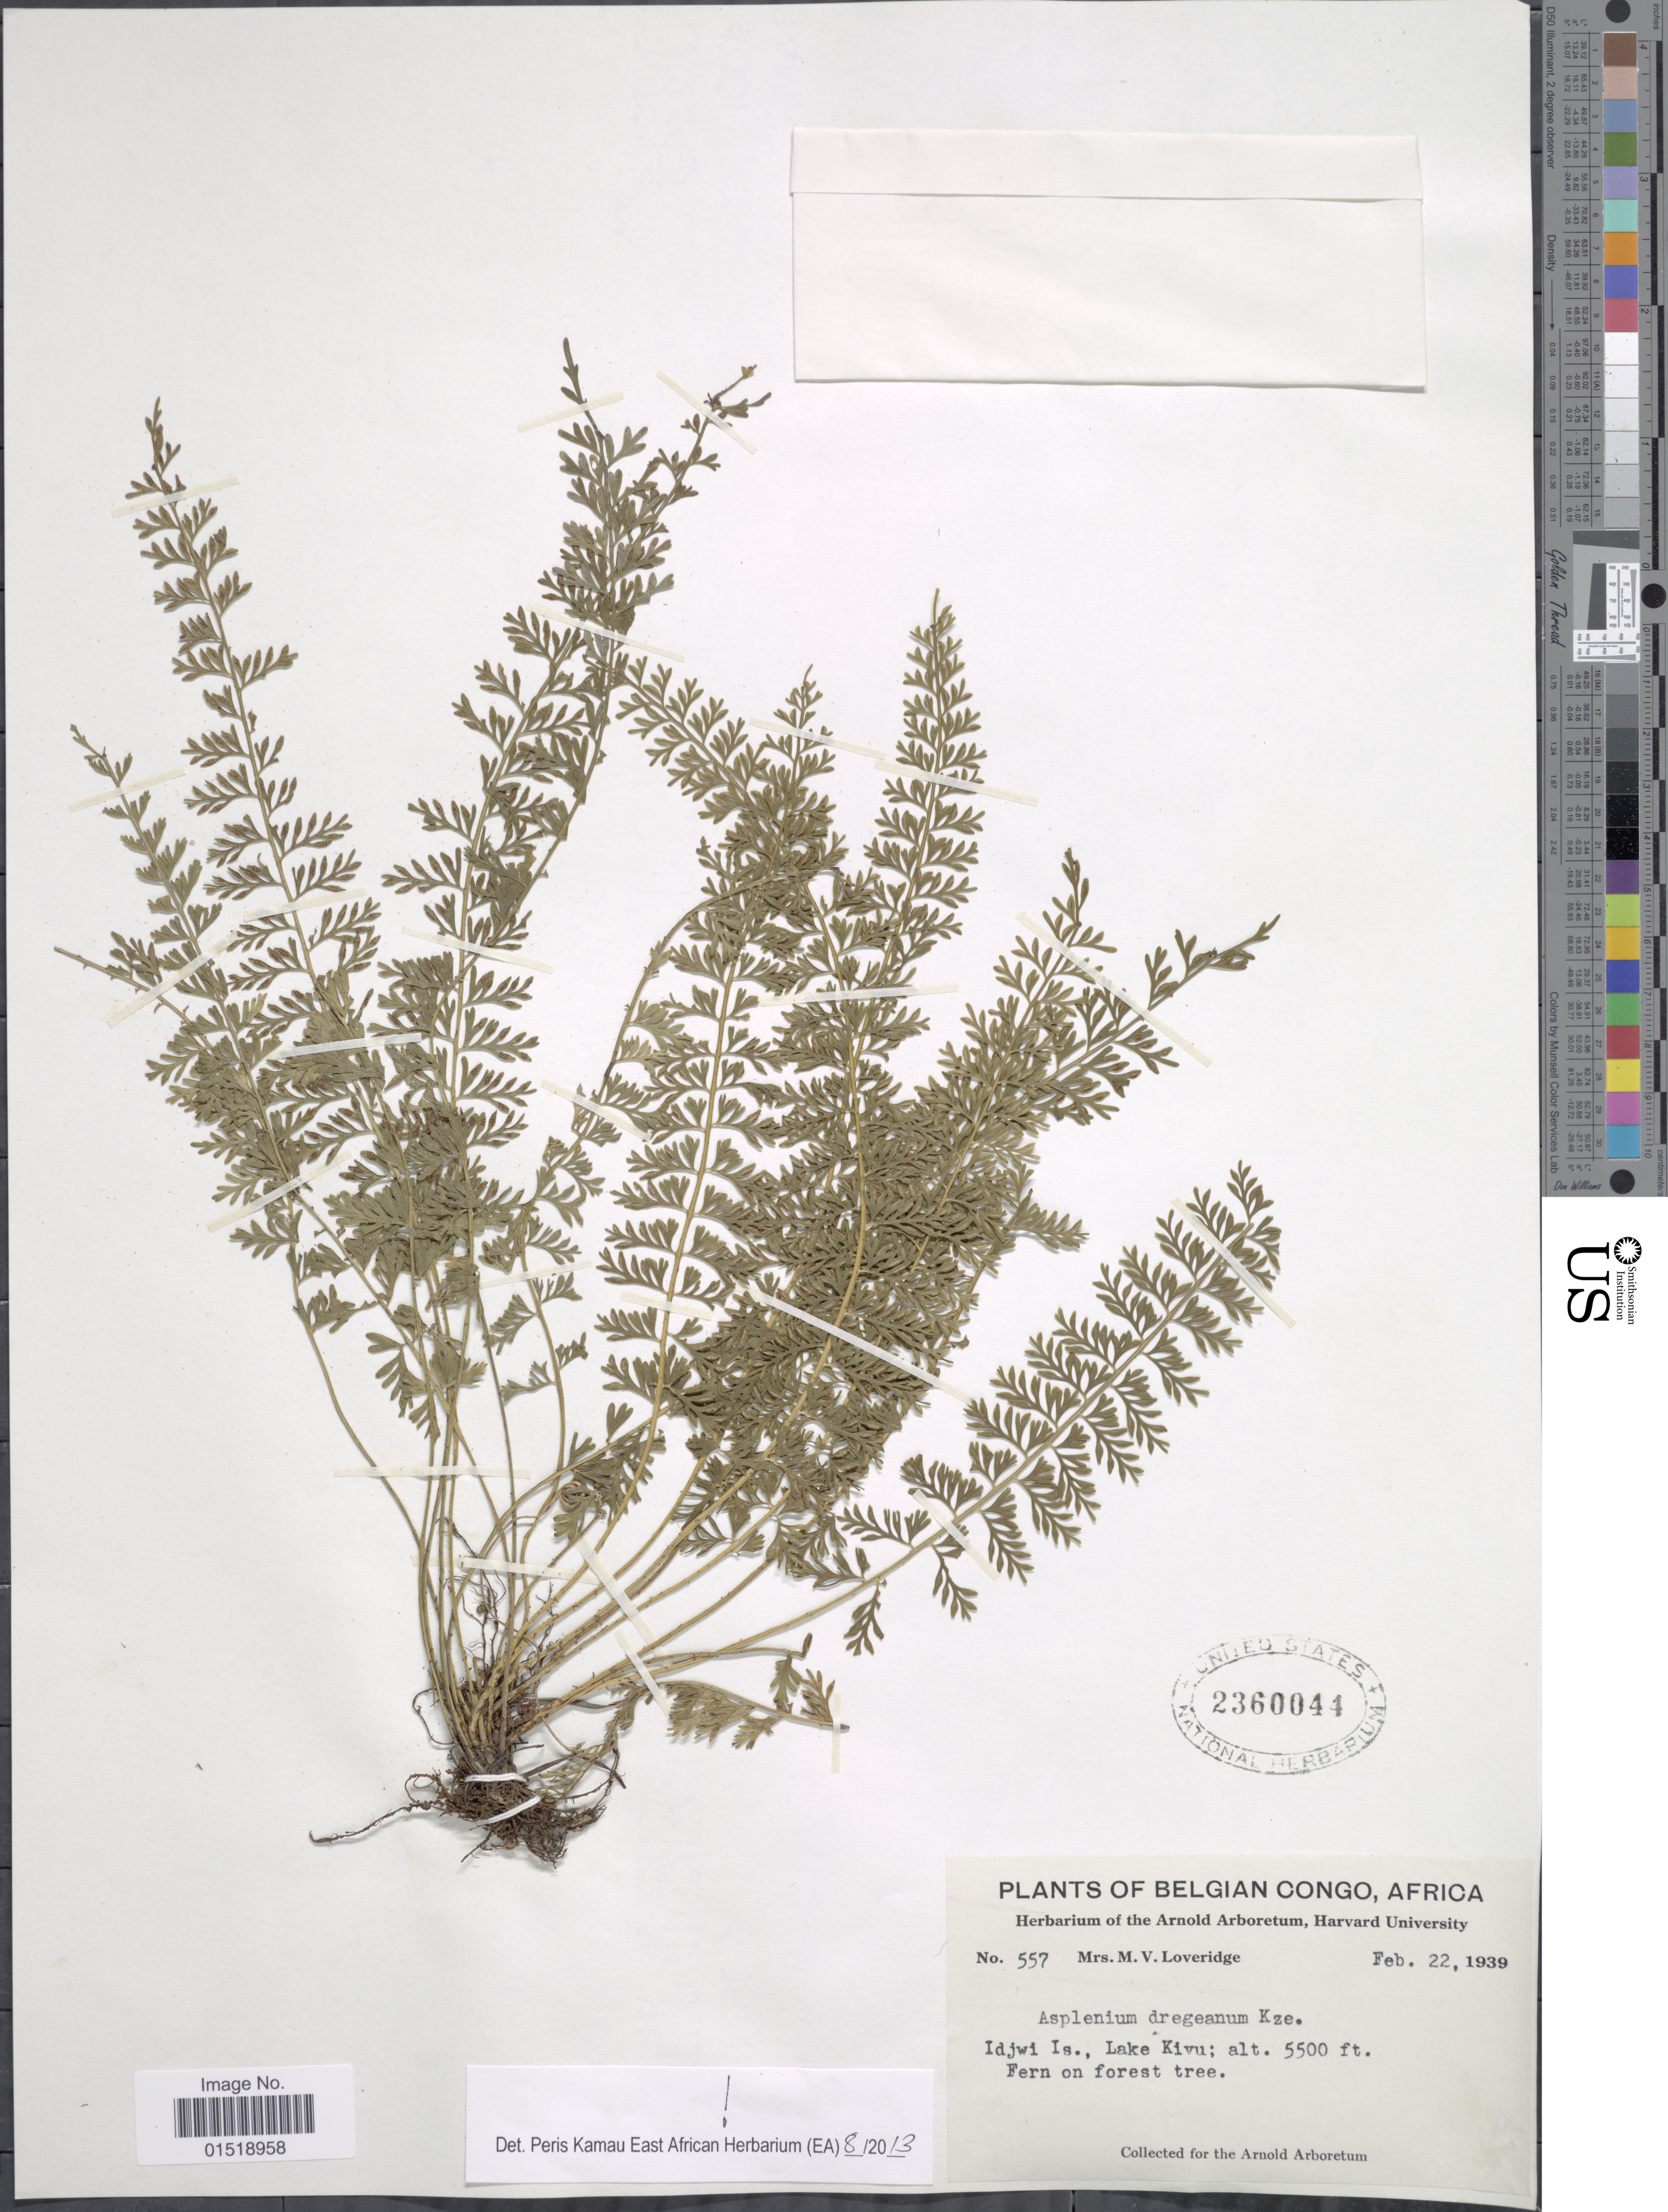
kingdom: Plantae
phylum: Tracheophyta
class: Polypodiopsida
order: Polypodiales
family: Aspleniaceae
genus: Asplenium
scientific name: Asplenium dregeanum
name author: Kunze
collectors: M. Loveridge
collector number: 557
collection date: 1939-02-22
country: Congo, Democratic Republic of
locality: Belgian Congo, Africa. Idjwi Is., Lake Kivu.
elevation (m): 1676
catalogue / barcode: US 2360044